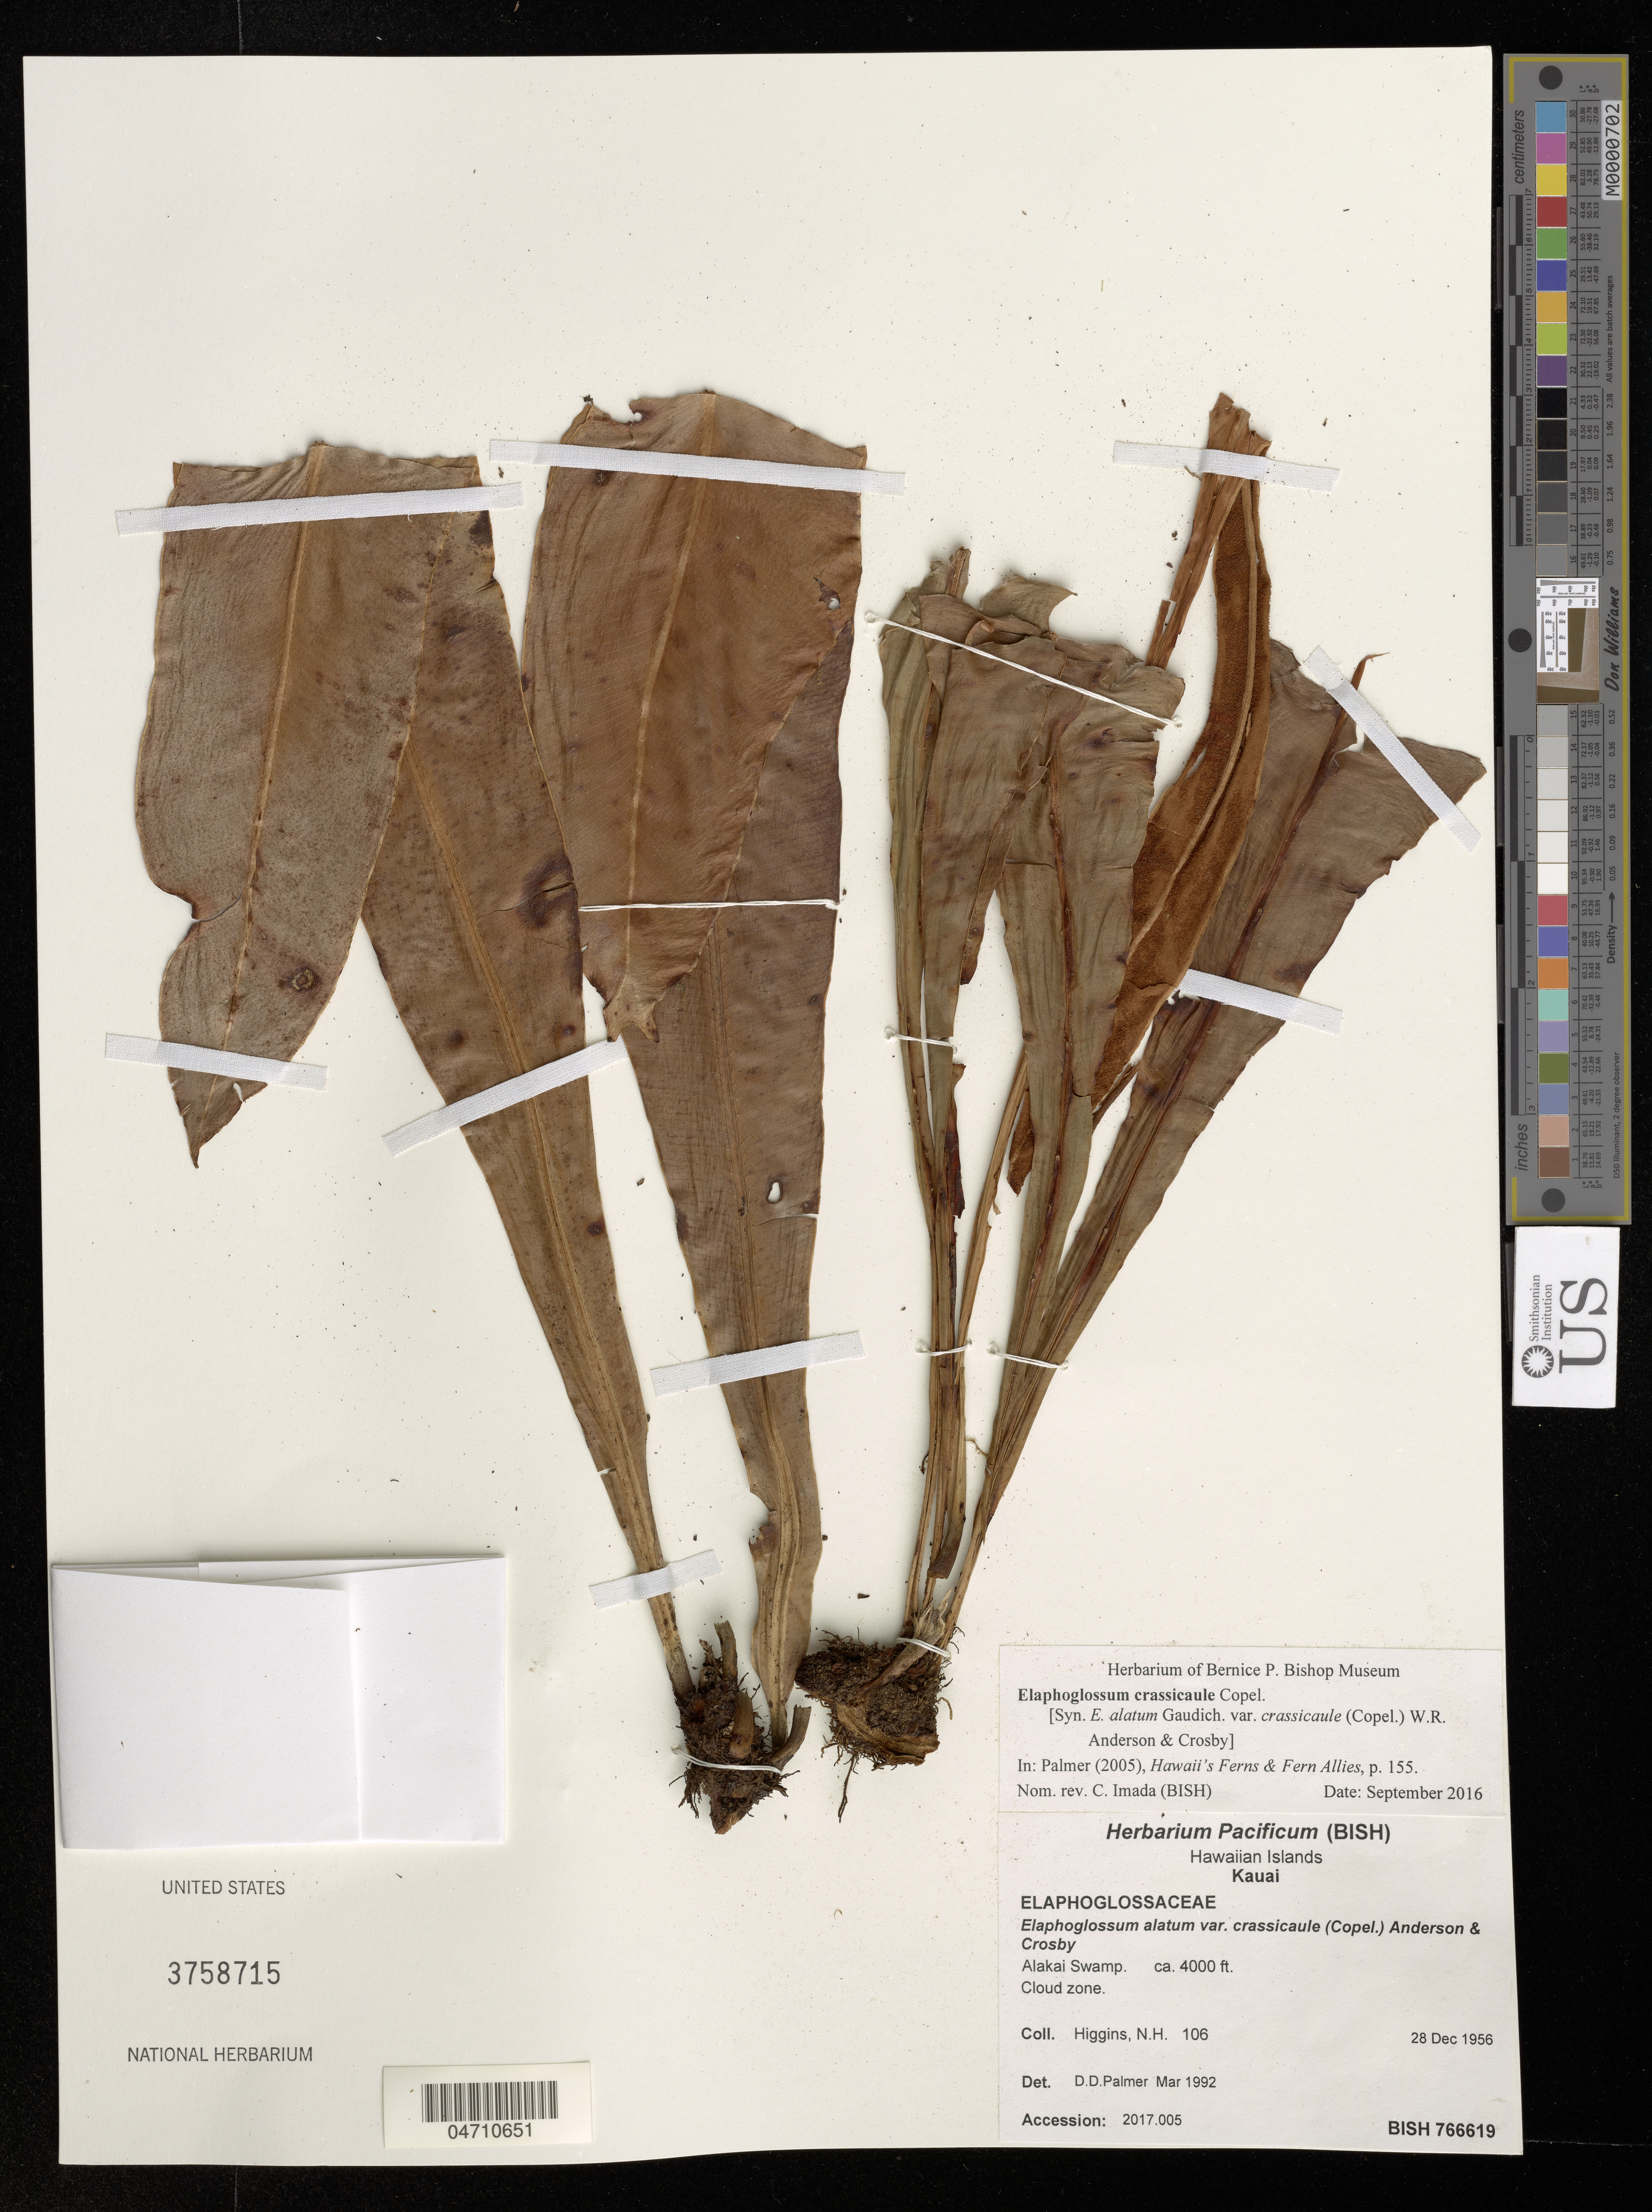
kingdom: Plantae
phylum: Tracheophyta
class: Polypodiopsida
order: Polypodiales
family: Dryopteridaceae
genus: Elaphoglossum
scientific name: Elaphoglossum crassicaule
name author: Copel.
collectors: N. Higgins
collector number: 106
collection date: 1956-12-28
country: United States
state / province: Hawaii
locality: Hawaiian Islands. Kauai. Alakai Swamp. Cloud zone.?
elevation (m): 1219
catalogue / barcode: US 3758715